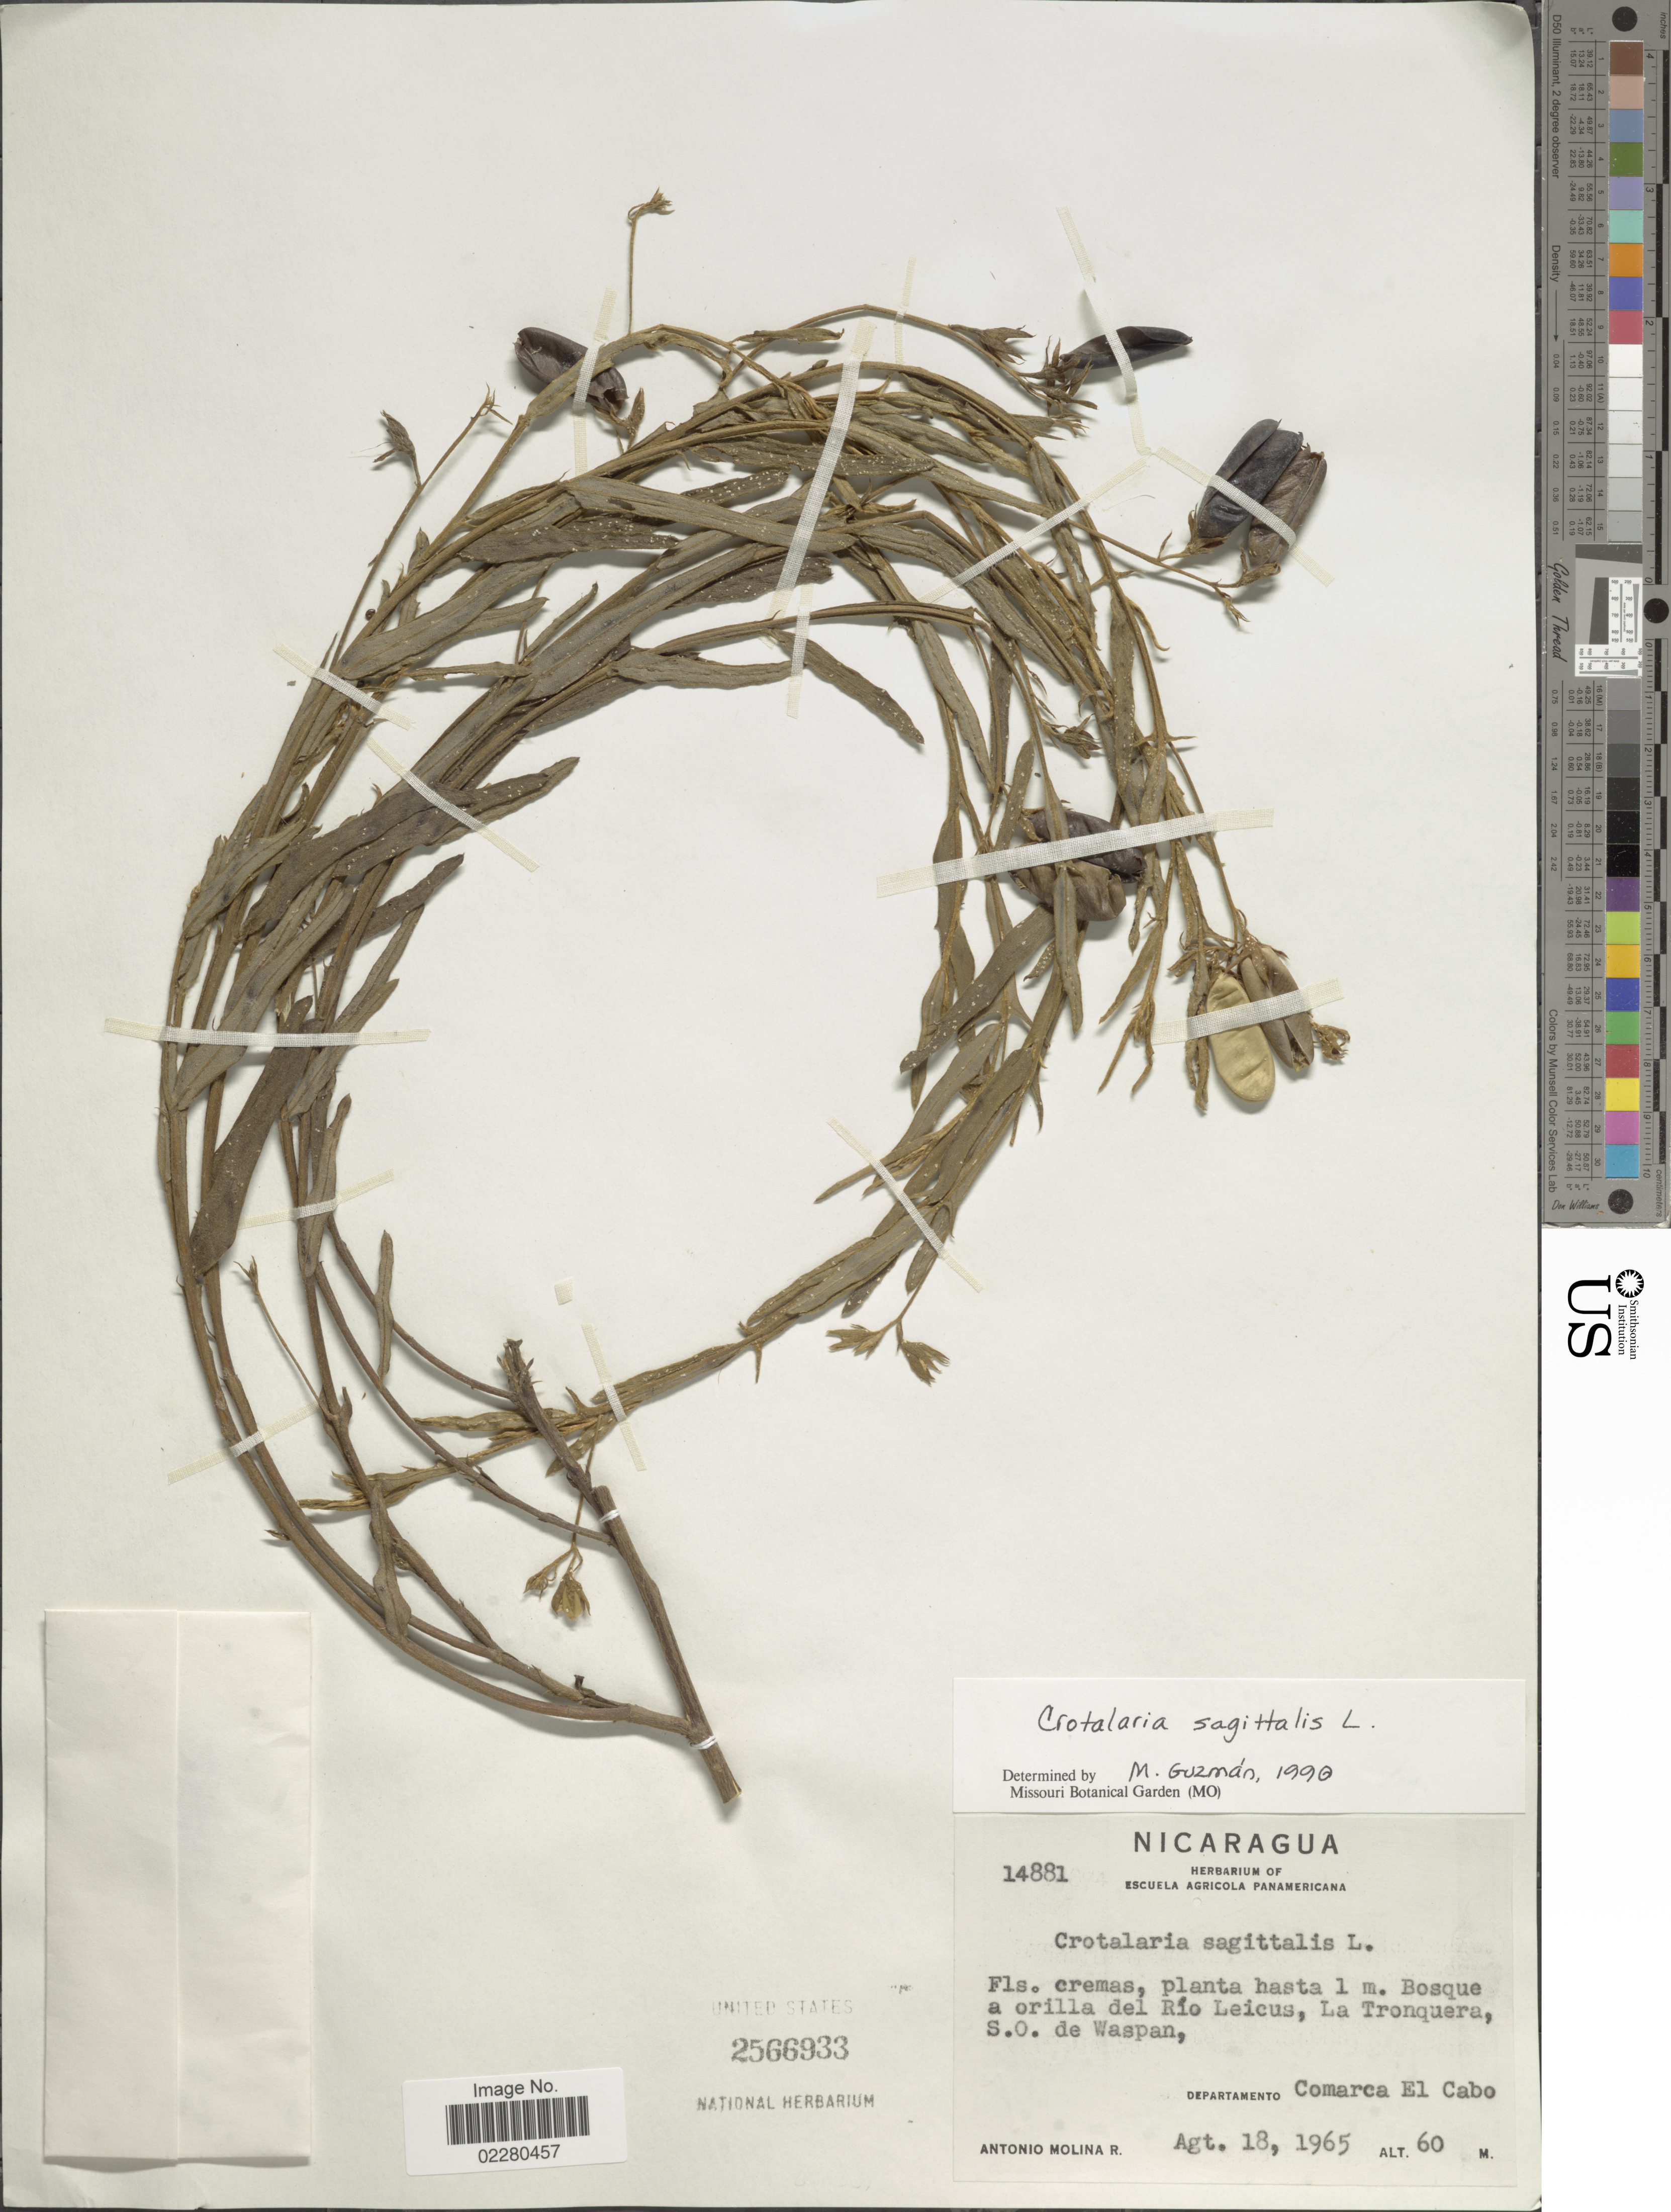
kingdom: Plantae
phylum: Tracheophyta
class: Magnoliopsida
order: Fabales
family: Fabaceae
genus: Crotalaria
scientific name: Crotalaria sagittalis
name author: L.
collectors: A. Molina R.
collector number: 14881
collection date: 1965-08-18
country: Nicaragua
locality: Bosque a orilla del Río Leicus, La Tronquera, S.O. de Waspan,, Departamento Comarca El Cabo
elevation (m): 60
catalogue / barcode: US 2566933